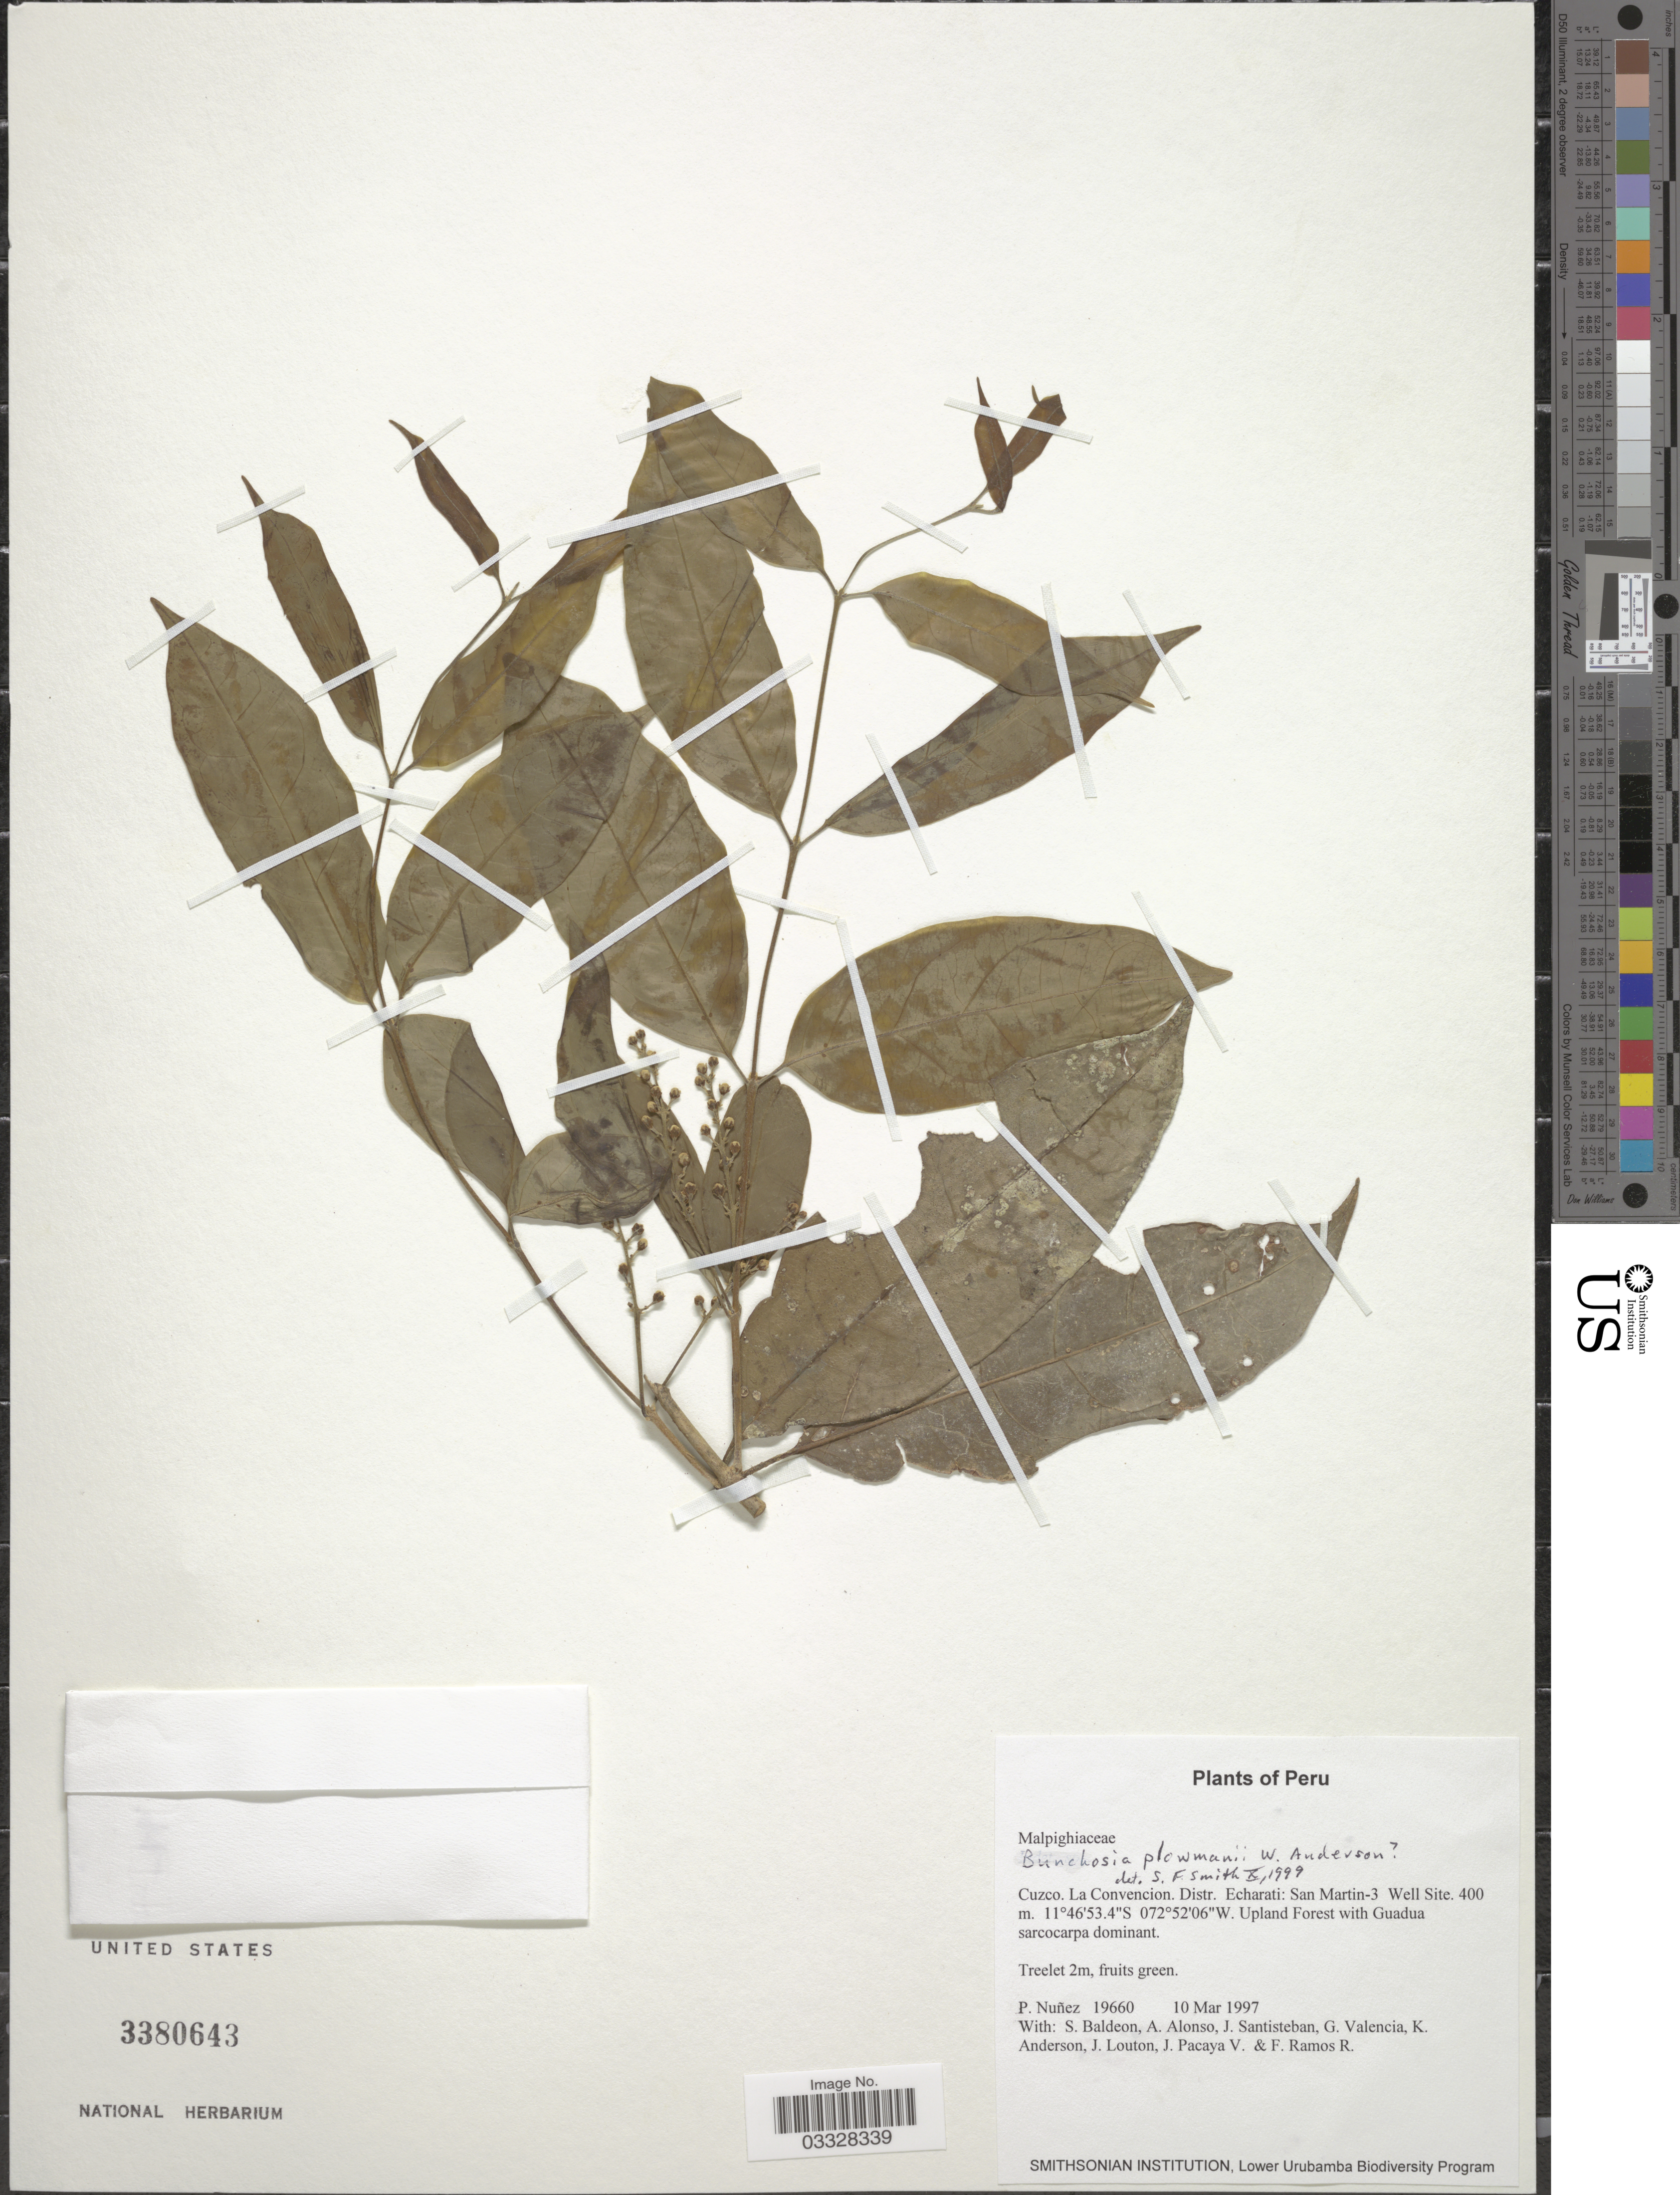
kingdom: Plantae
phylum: Tracheophyta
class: Magnoliopsida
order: Malpighiales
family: Malpighiaceae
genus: Bunchosia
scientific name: Bunchosia plowmanii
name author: W.R. Anderson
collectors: P. Nuñez V., S. Baldeon, A. Alonso, J. Santisteban & et al.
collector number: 19660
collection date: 1997-03-10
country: Peru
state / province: Cusco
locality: La Convencion. Distr. Echarati: San Martin-3 Well Site.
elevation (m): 400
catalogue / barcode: US 3380643